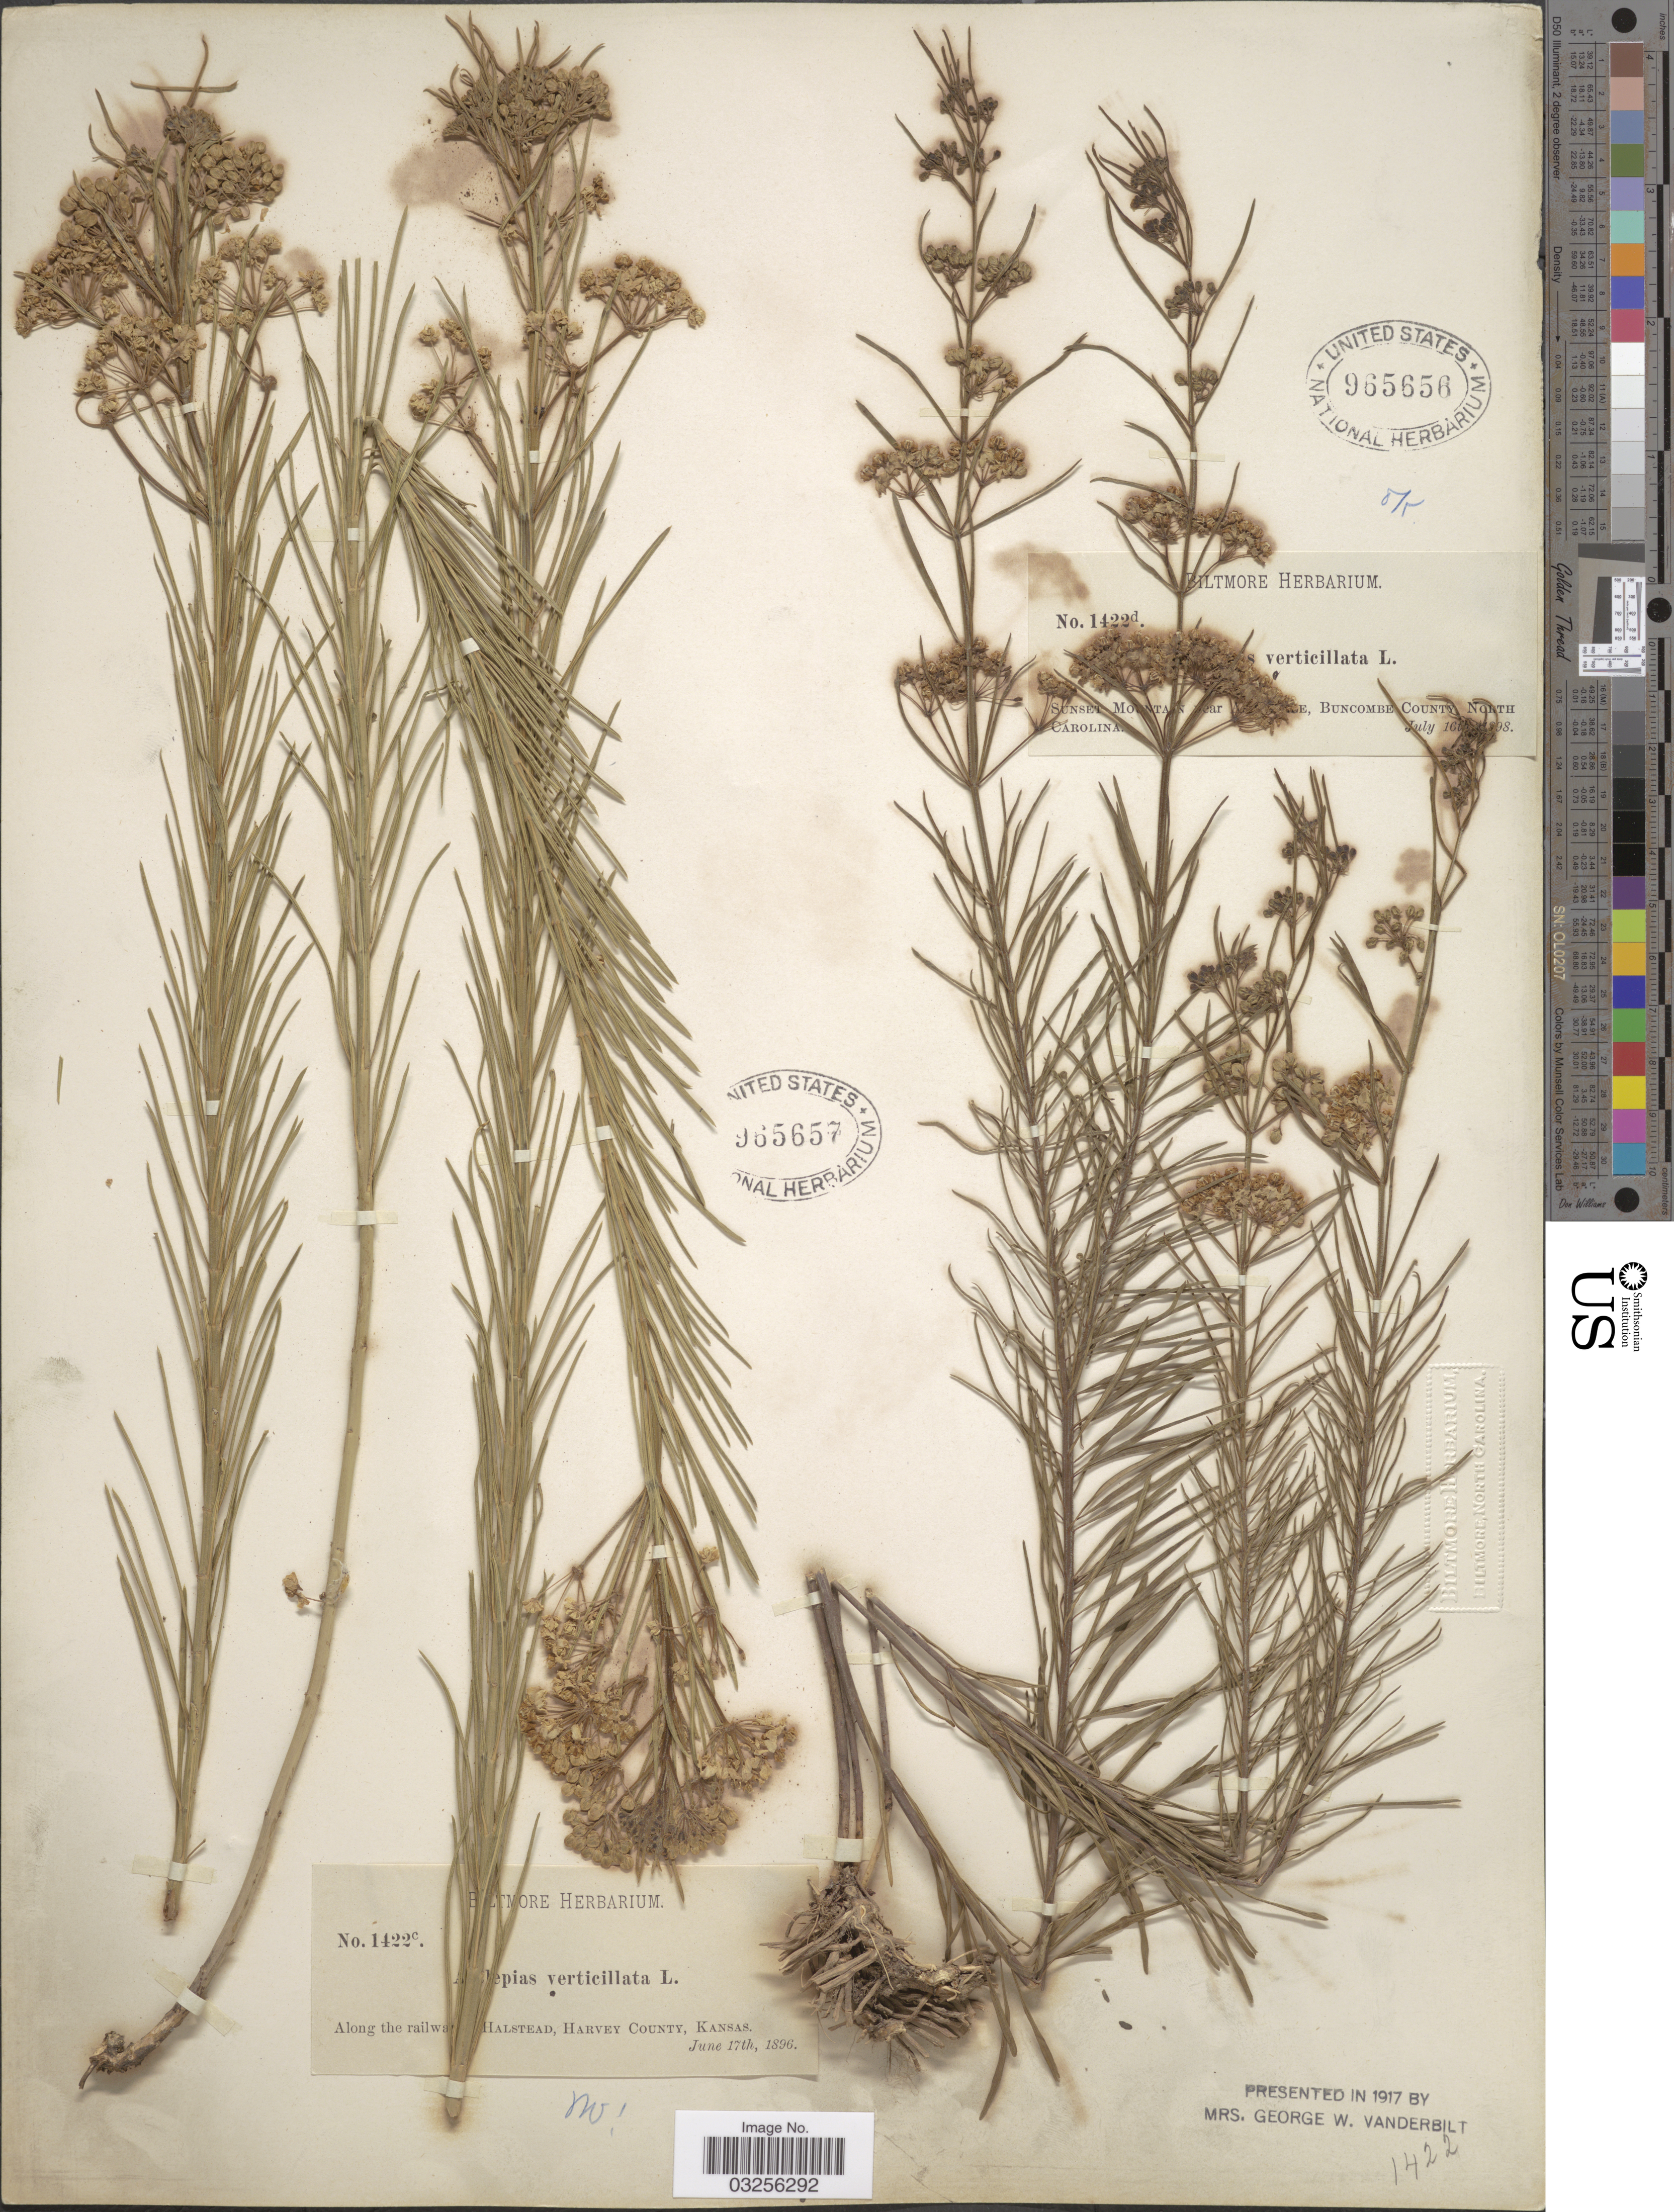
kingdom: Plantae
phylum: Tracheophyta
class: Magnoliopsida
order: Gentianales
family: Apocynaceae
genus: Asclepias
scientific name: Asclepias verticillata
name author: L.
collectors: ex herb. Biltmore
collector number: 1422c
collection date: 1896-06-17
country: United States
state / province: Kansas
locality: Along the railway Halstead, Harvey County.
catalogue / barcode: US 965657-2